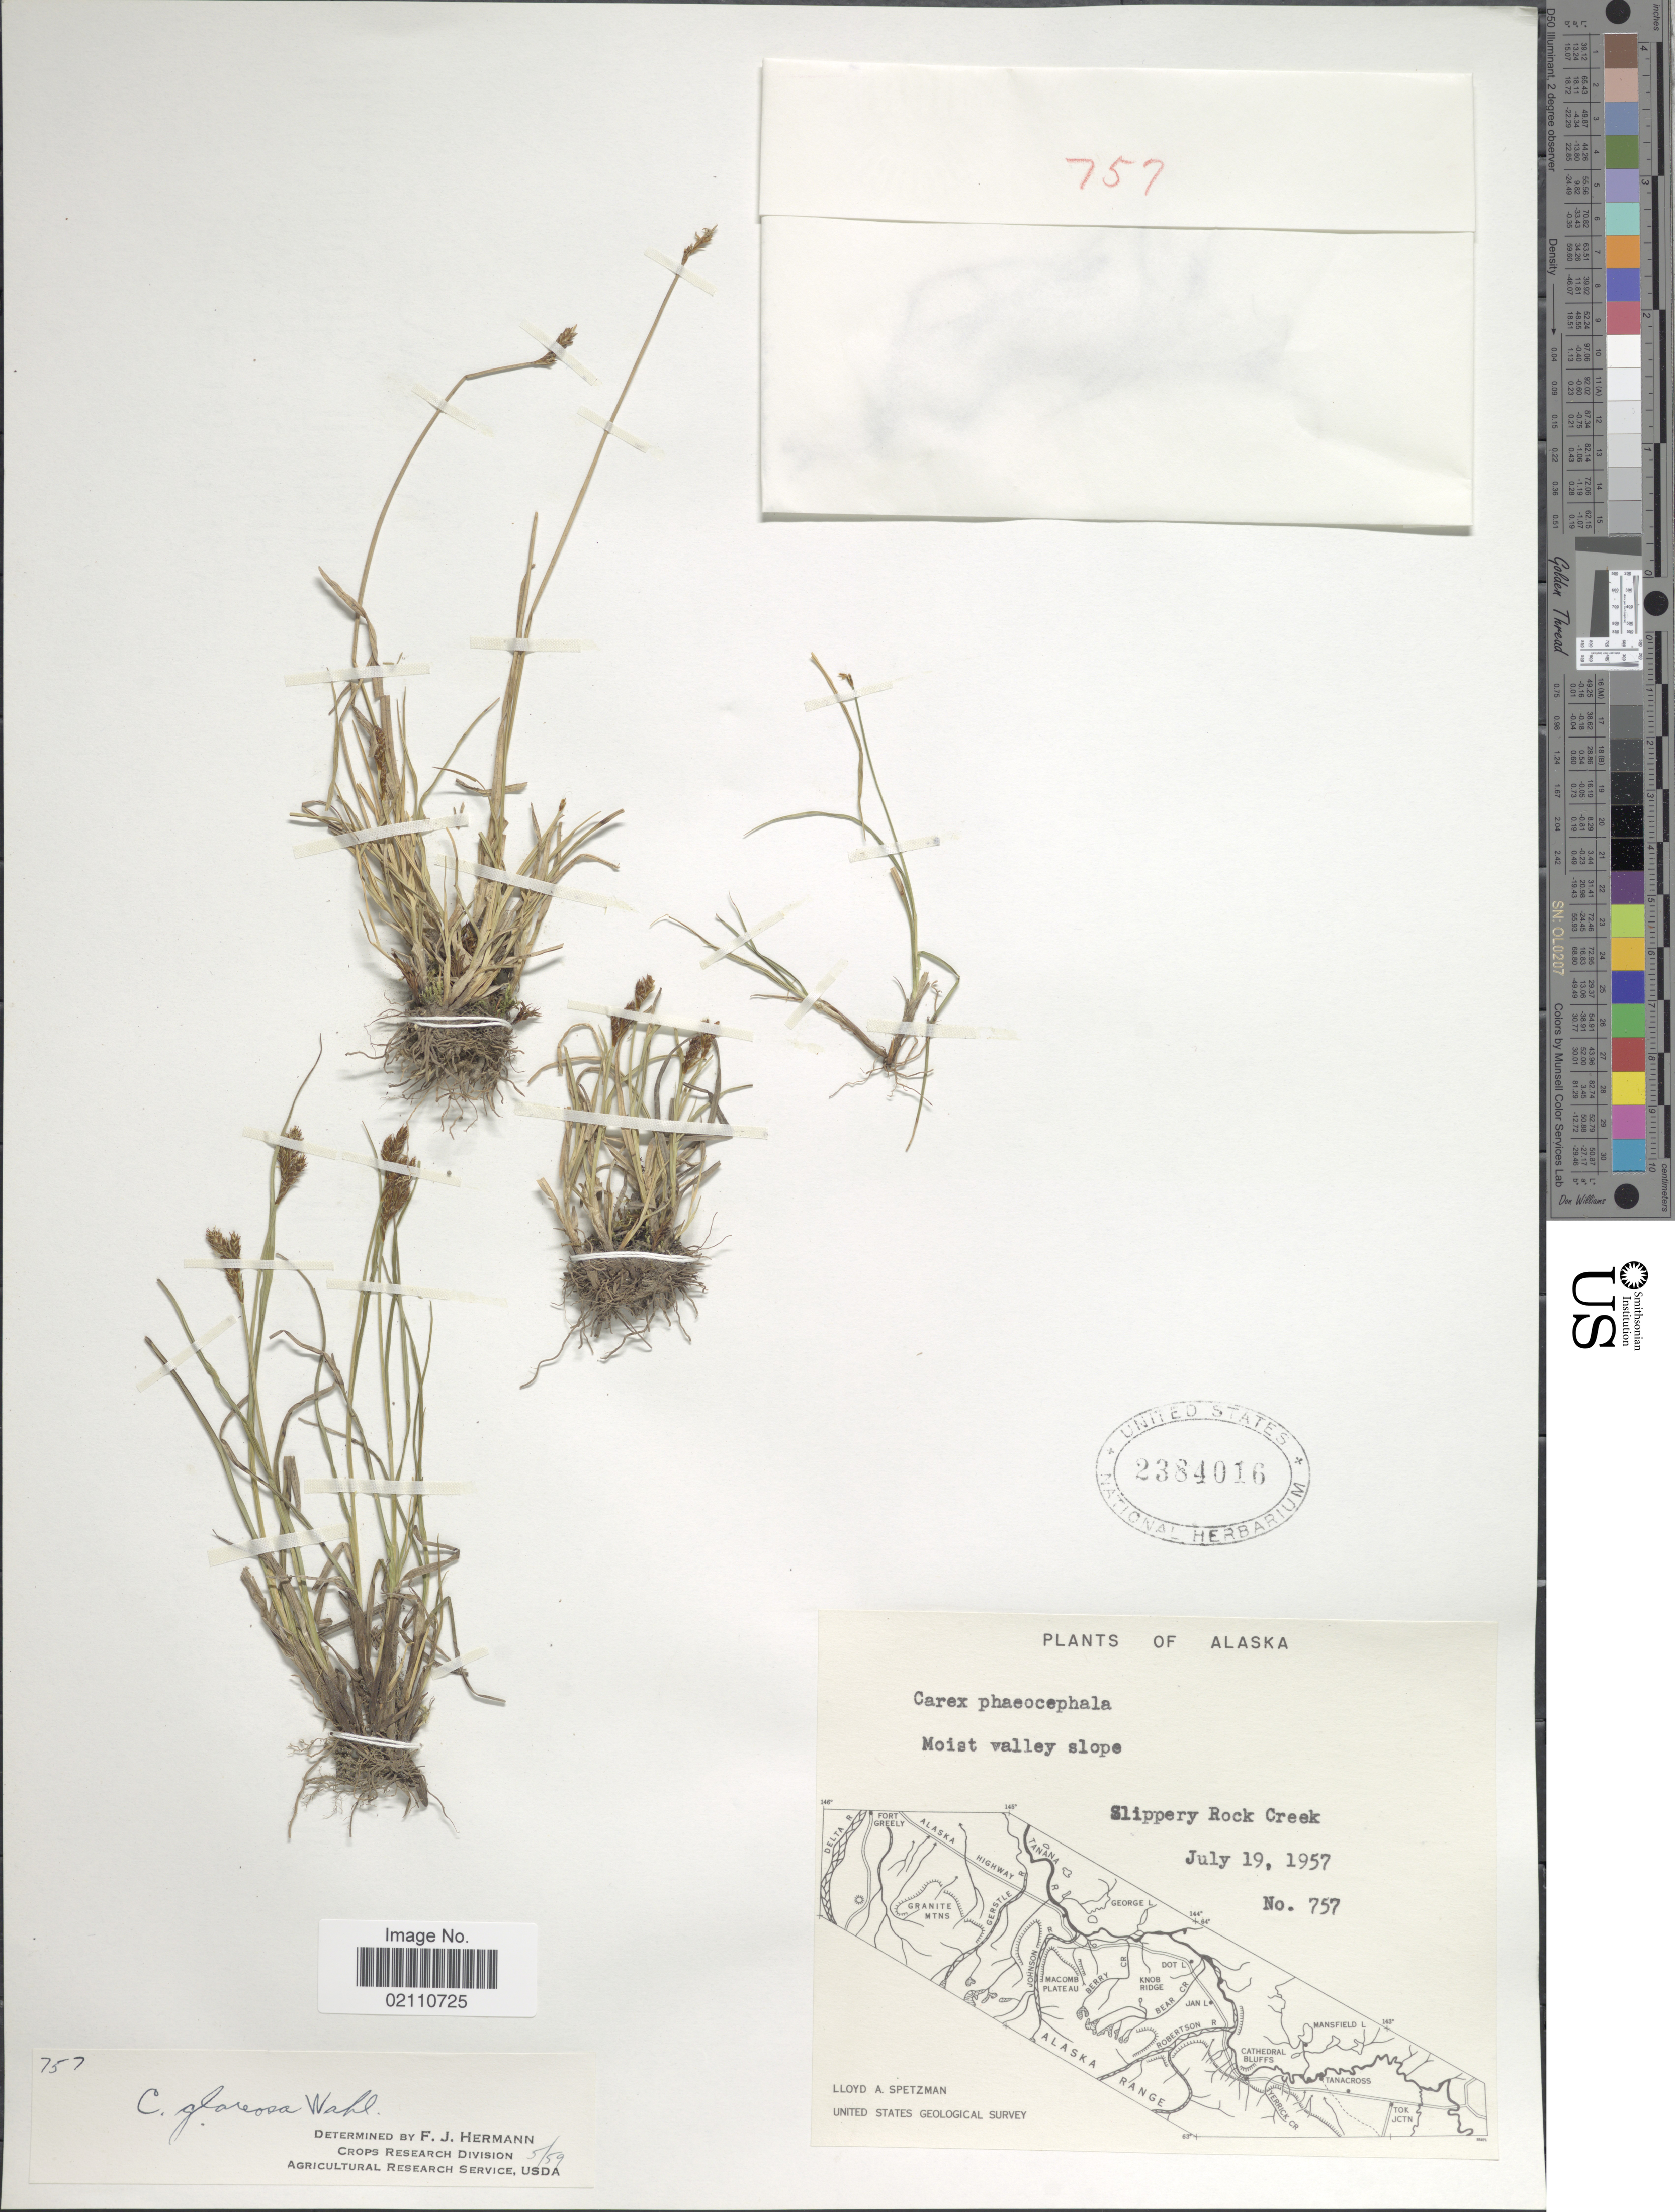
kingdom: Plantae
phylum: Tracheophyta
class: Liliopsida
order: Poales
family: Cyperaceae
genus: Carex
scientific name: Carex glareosa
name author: Schkuhr ex Wahlenb.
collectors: L. Spetzman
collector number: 757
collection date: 1957-07-19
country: United States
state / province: Alaska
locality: Moist valley slope, Slippery Rock Creek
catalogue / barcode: US 2384016